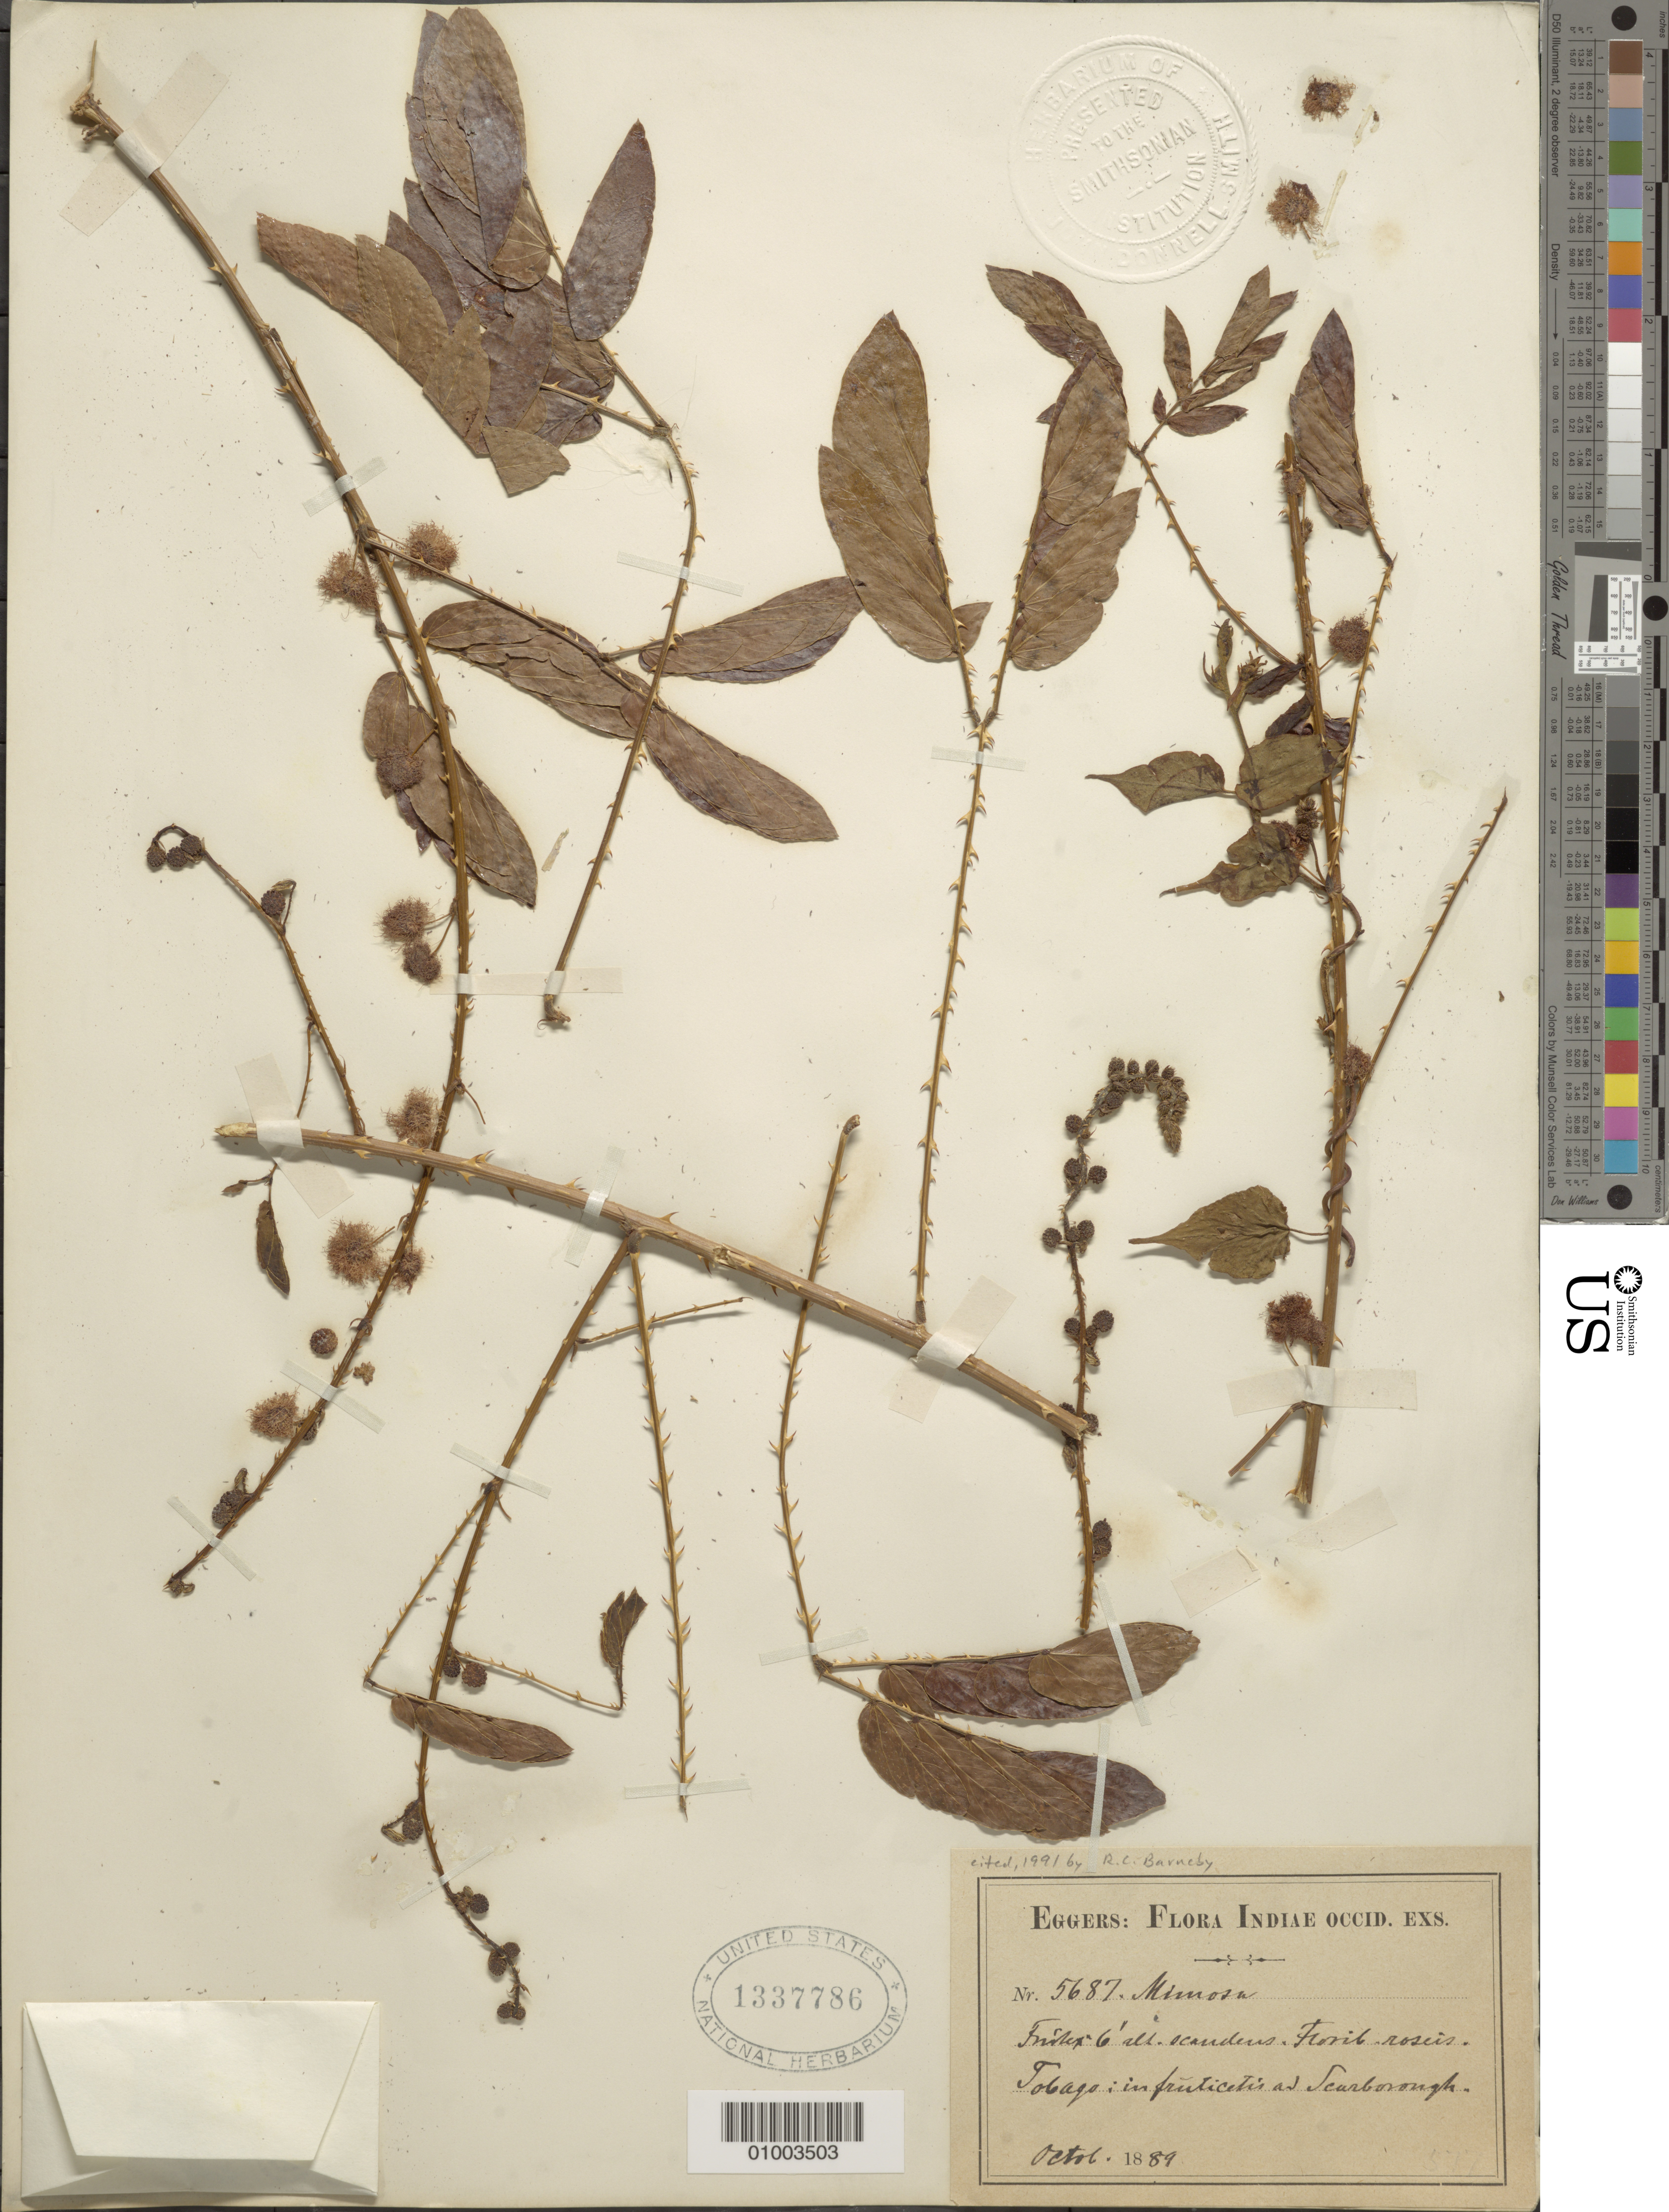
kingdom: Plantae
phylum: Tracheophyta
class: Magnoliopsida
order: Fabales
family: Fabaceae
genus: Mimosa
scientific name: Mimosa casta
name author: L.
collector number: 5687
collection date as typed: Oct 1889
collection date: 1889-10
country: Trinidad and Tobago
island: Tobago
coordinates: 0 N, 0 E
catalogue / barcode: US 1337786